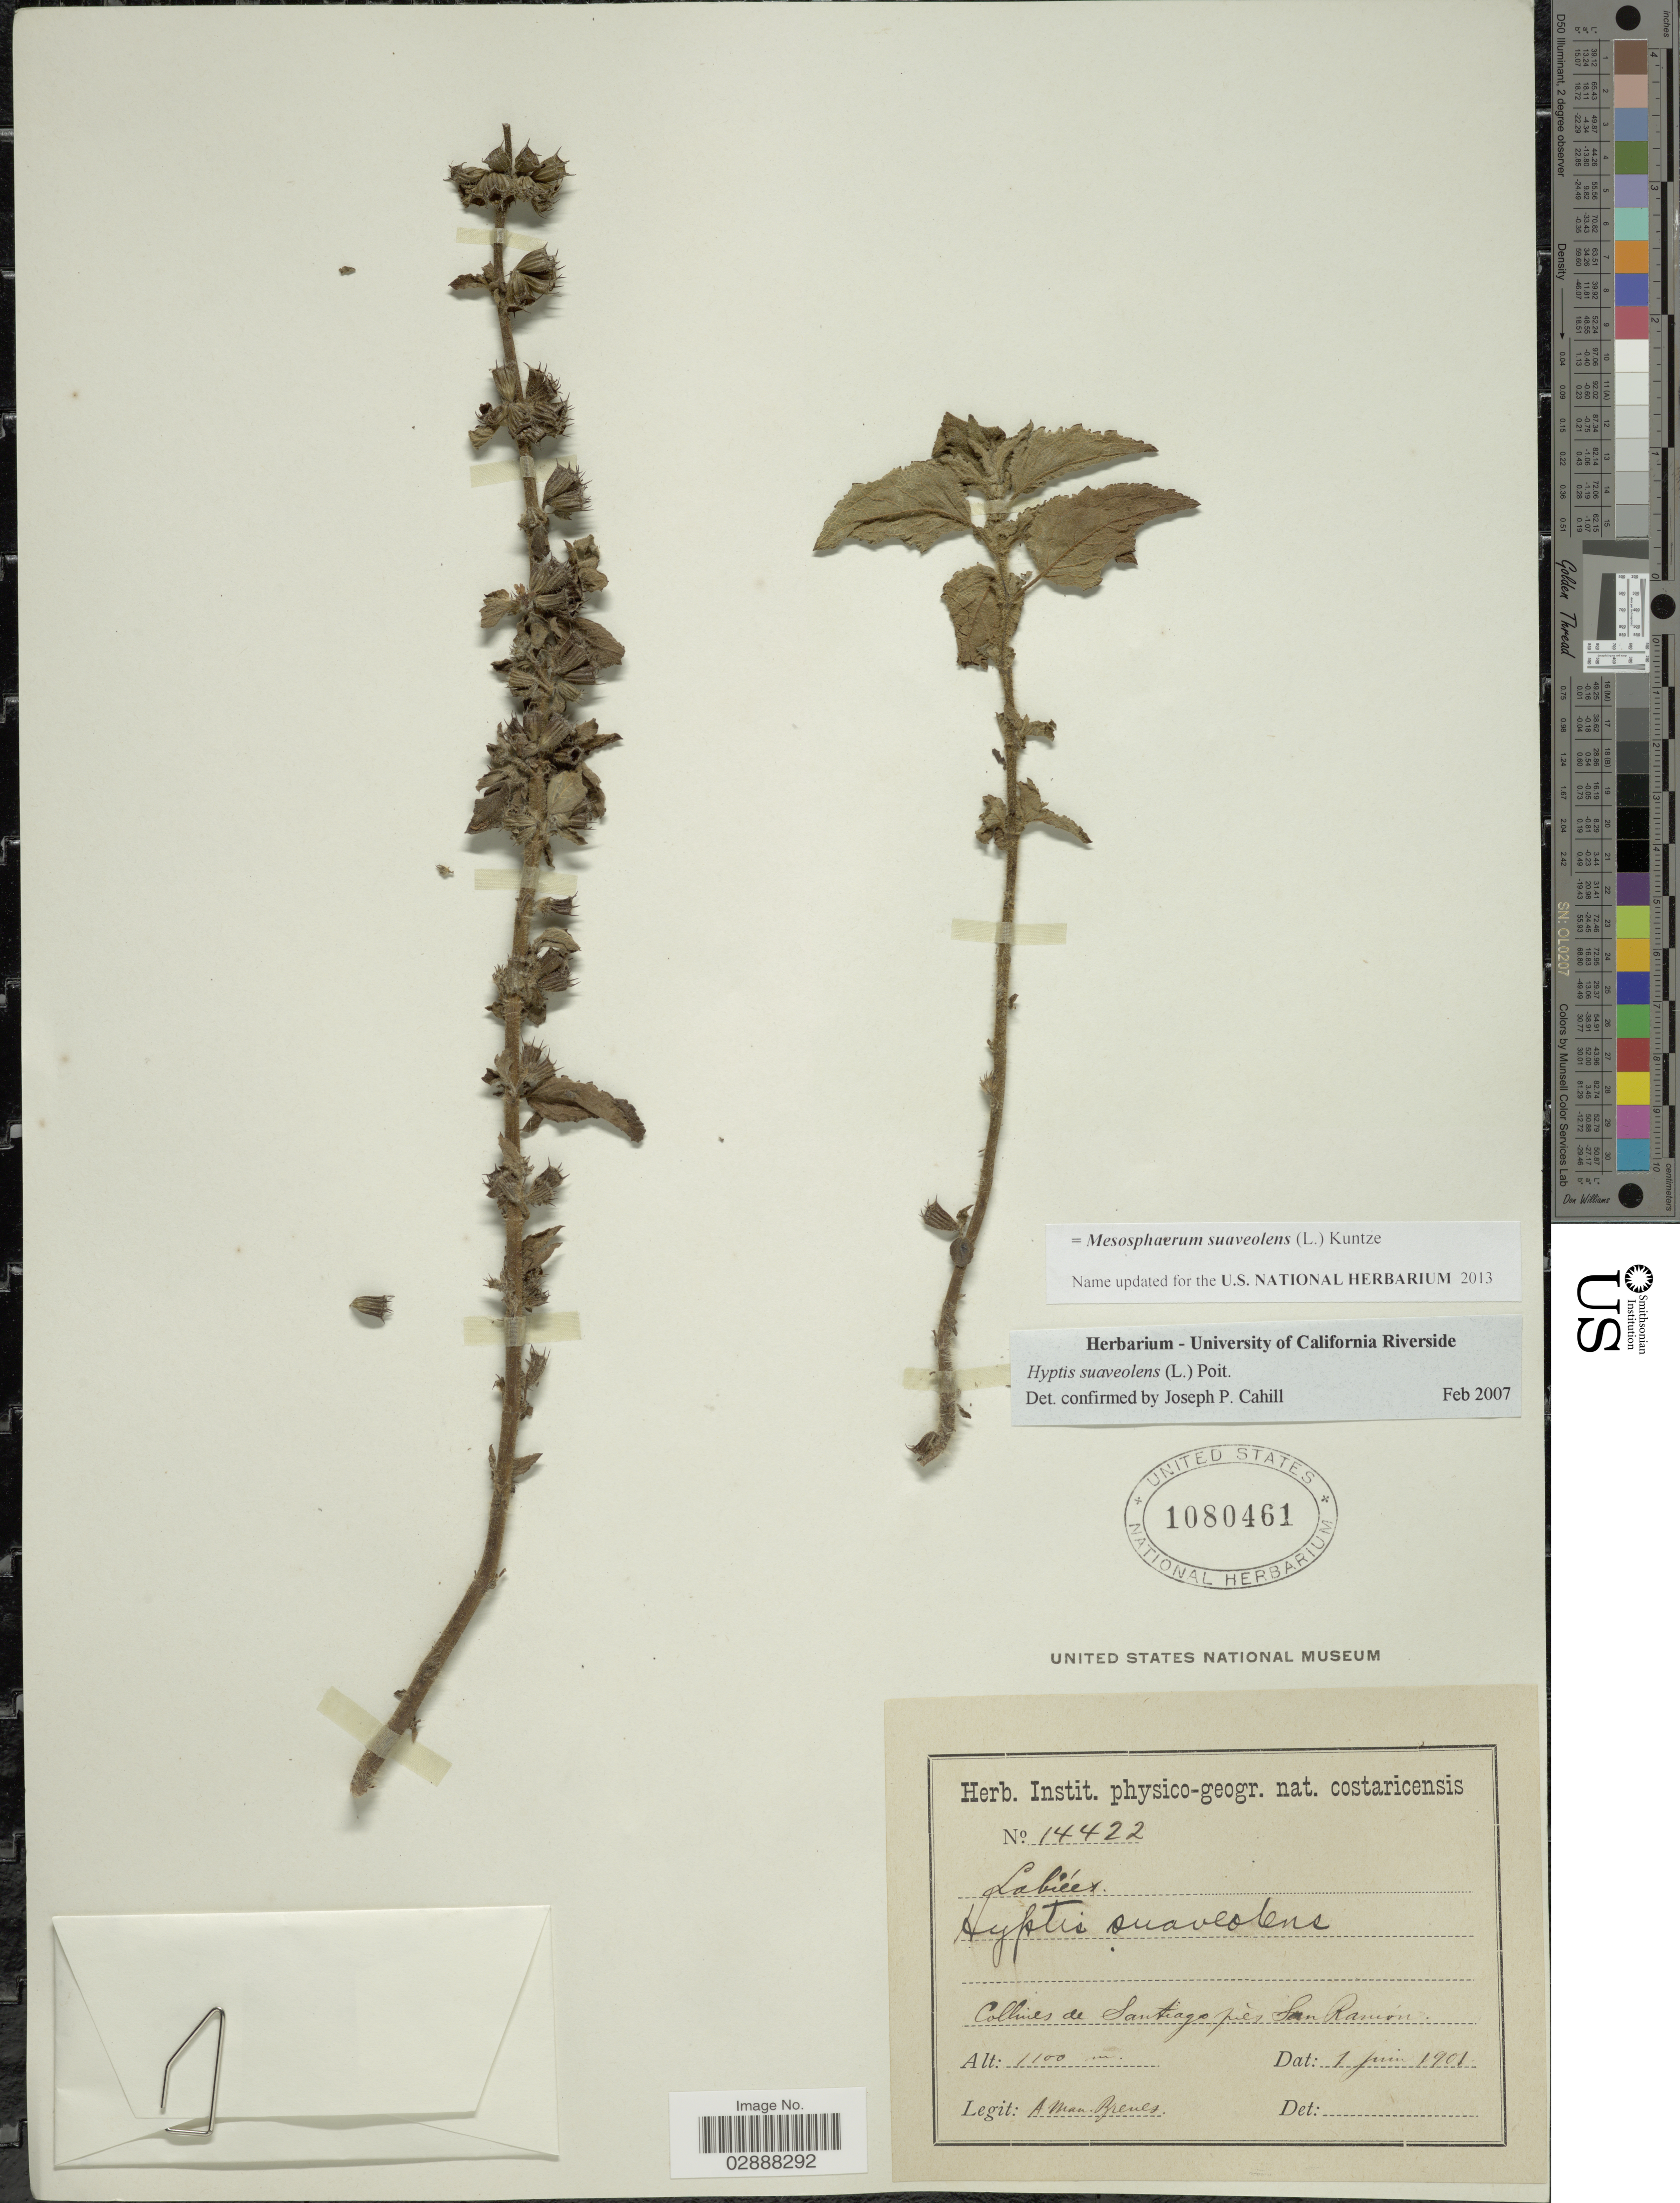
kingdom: Plantae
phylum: Tracheophyta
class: Magnoliopsida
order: Lamiales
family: Lamiaceae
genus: Mesosphaerum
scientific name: Mesosphaerum suaveolens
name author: (L.) Kuntze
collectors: A. Brenes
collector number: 14422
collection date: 1901-06-01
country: Costa Rica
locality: Collines de Santiago près San Ramón.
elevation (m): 1100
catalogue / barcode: US 1080461